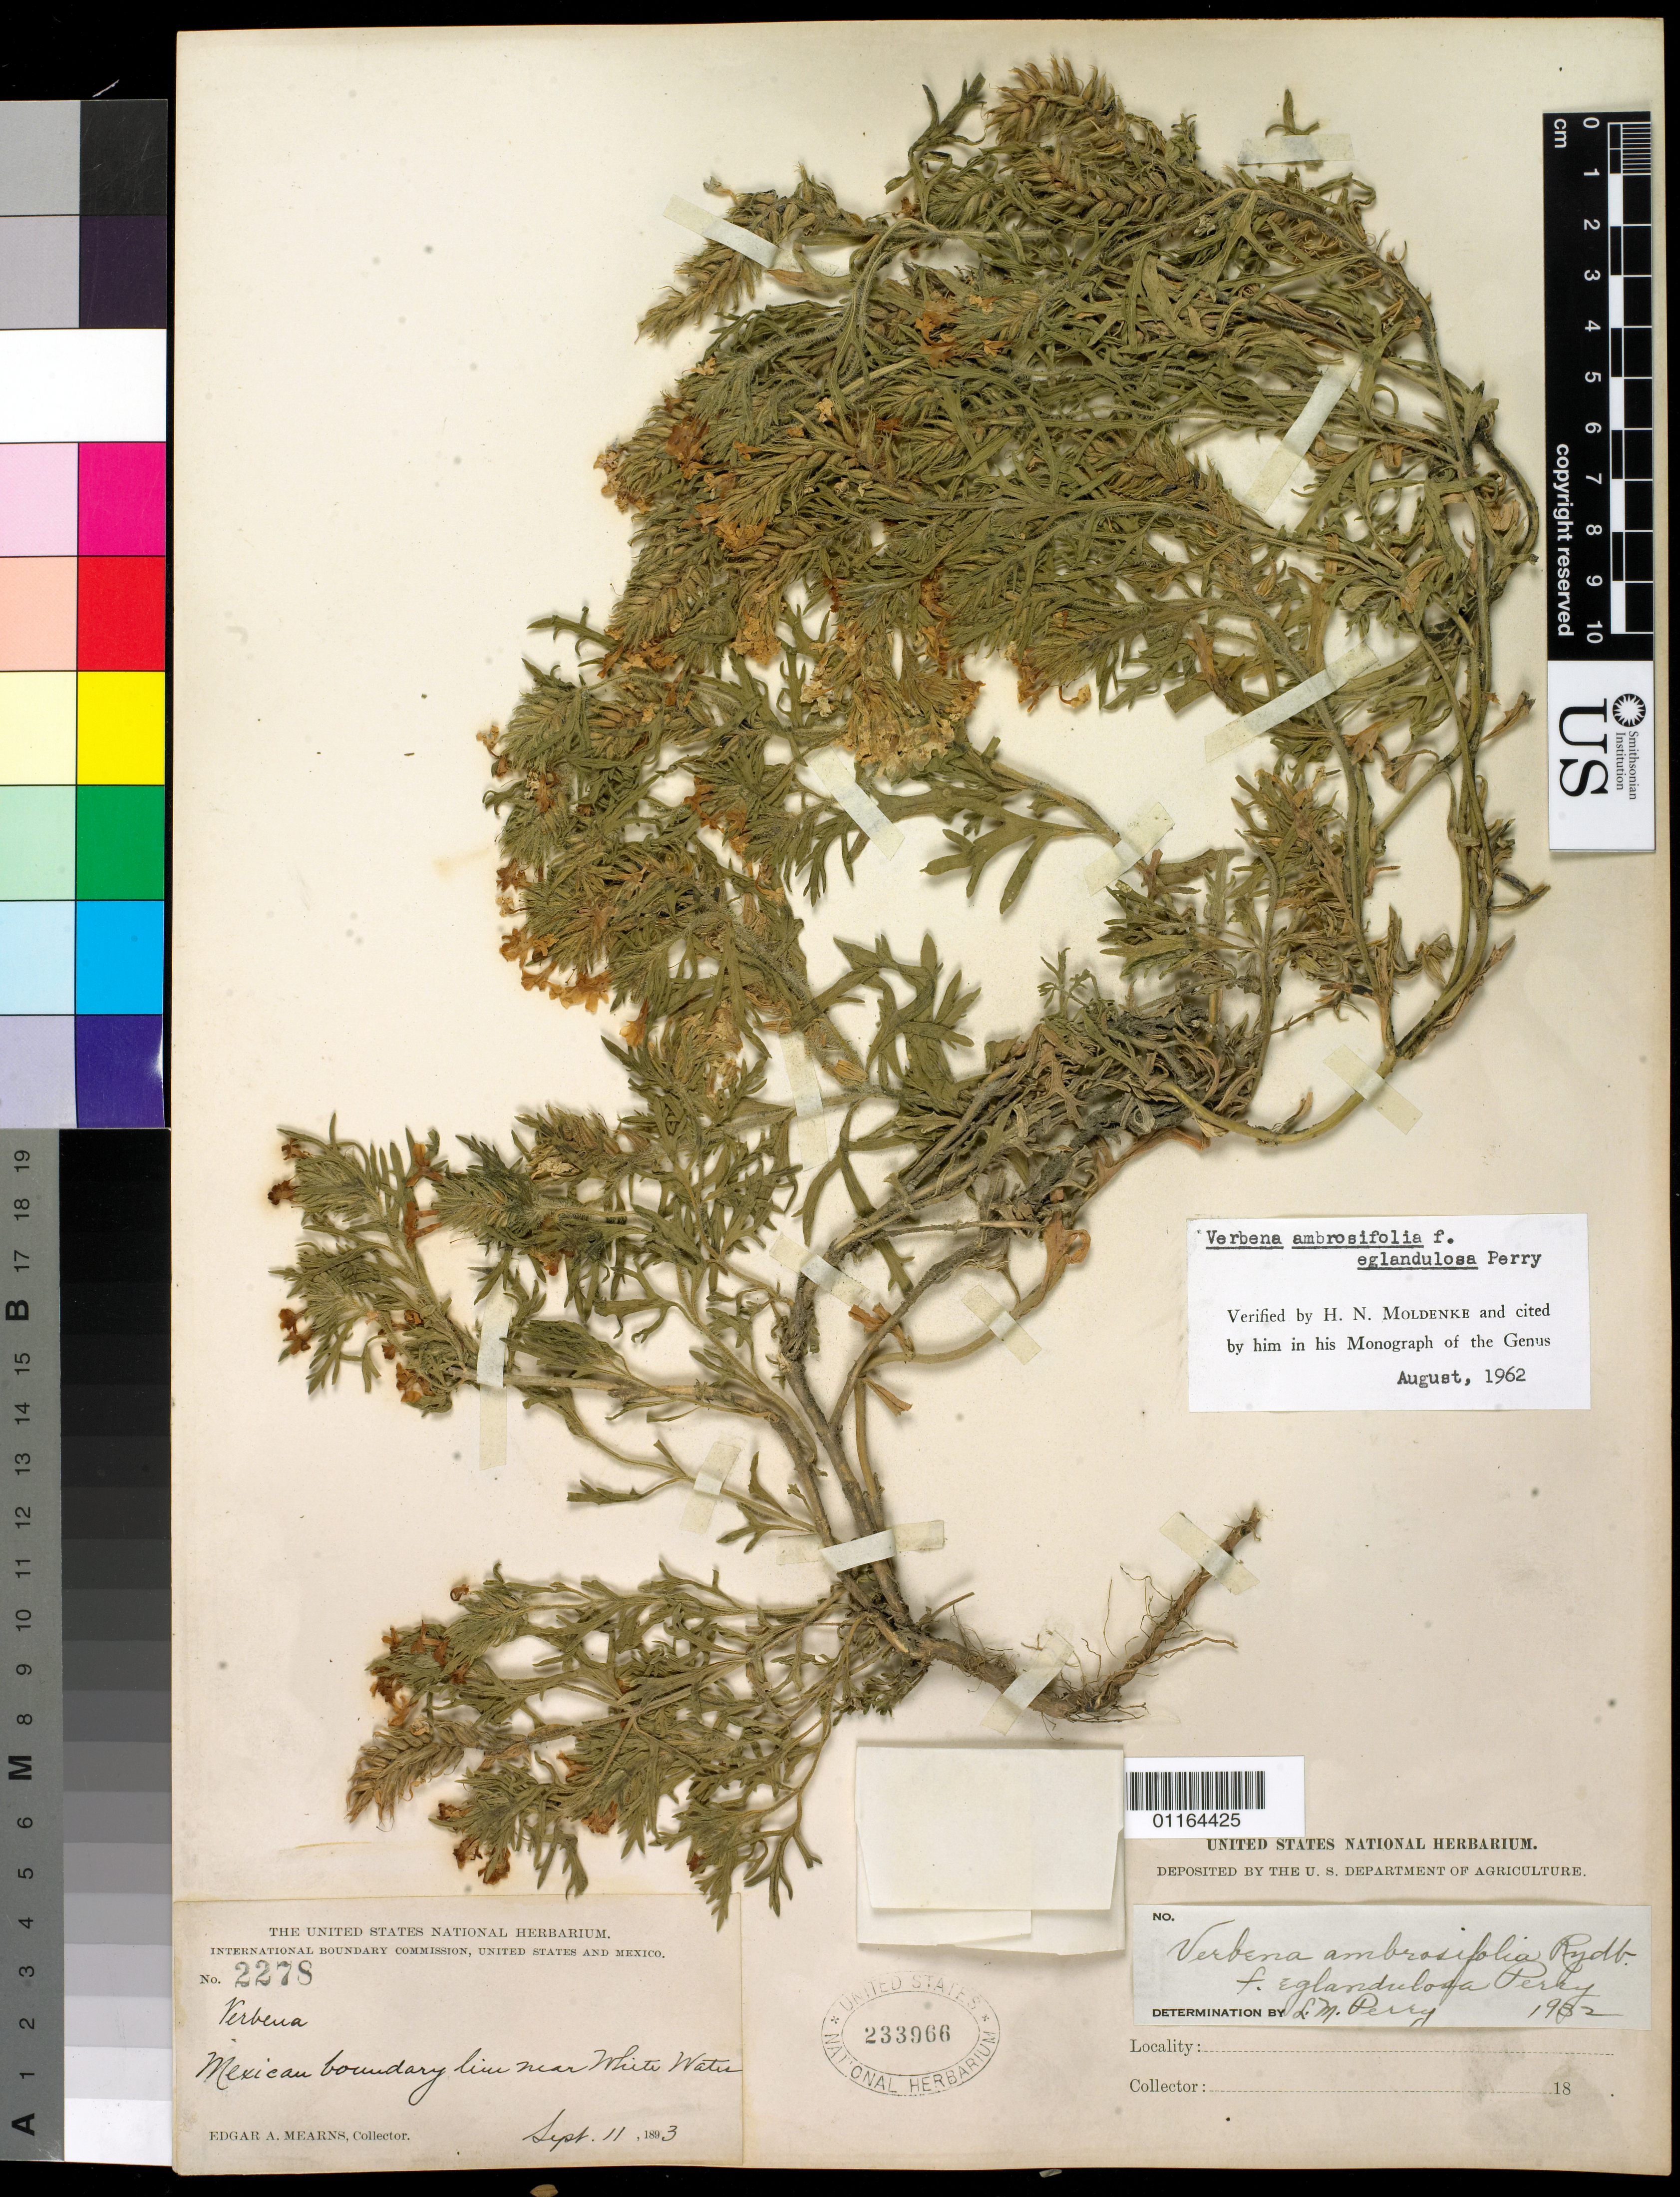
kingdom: Plantae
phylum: Tracheophyta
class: Magnoliopsida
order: Lamiales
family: Verbenaceae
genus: Verbena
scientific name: Verbena ambrosiifolia f. eglandulosa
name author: Rydb. ex Small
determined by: Moldenke, H. N.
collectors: E. A. Mearns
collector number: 2278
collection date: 1893-09-11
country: United States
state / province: New Mexico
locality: Mexican boundary line near White Water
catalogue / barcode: US 233966